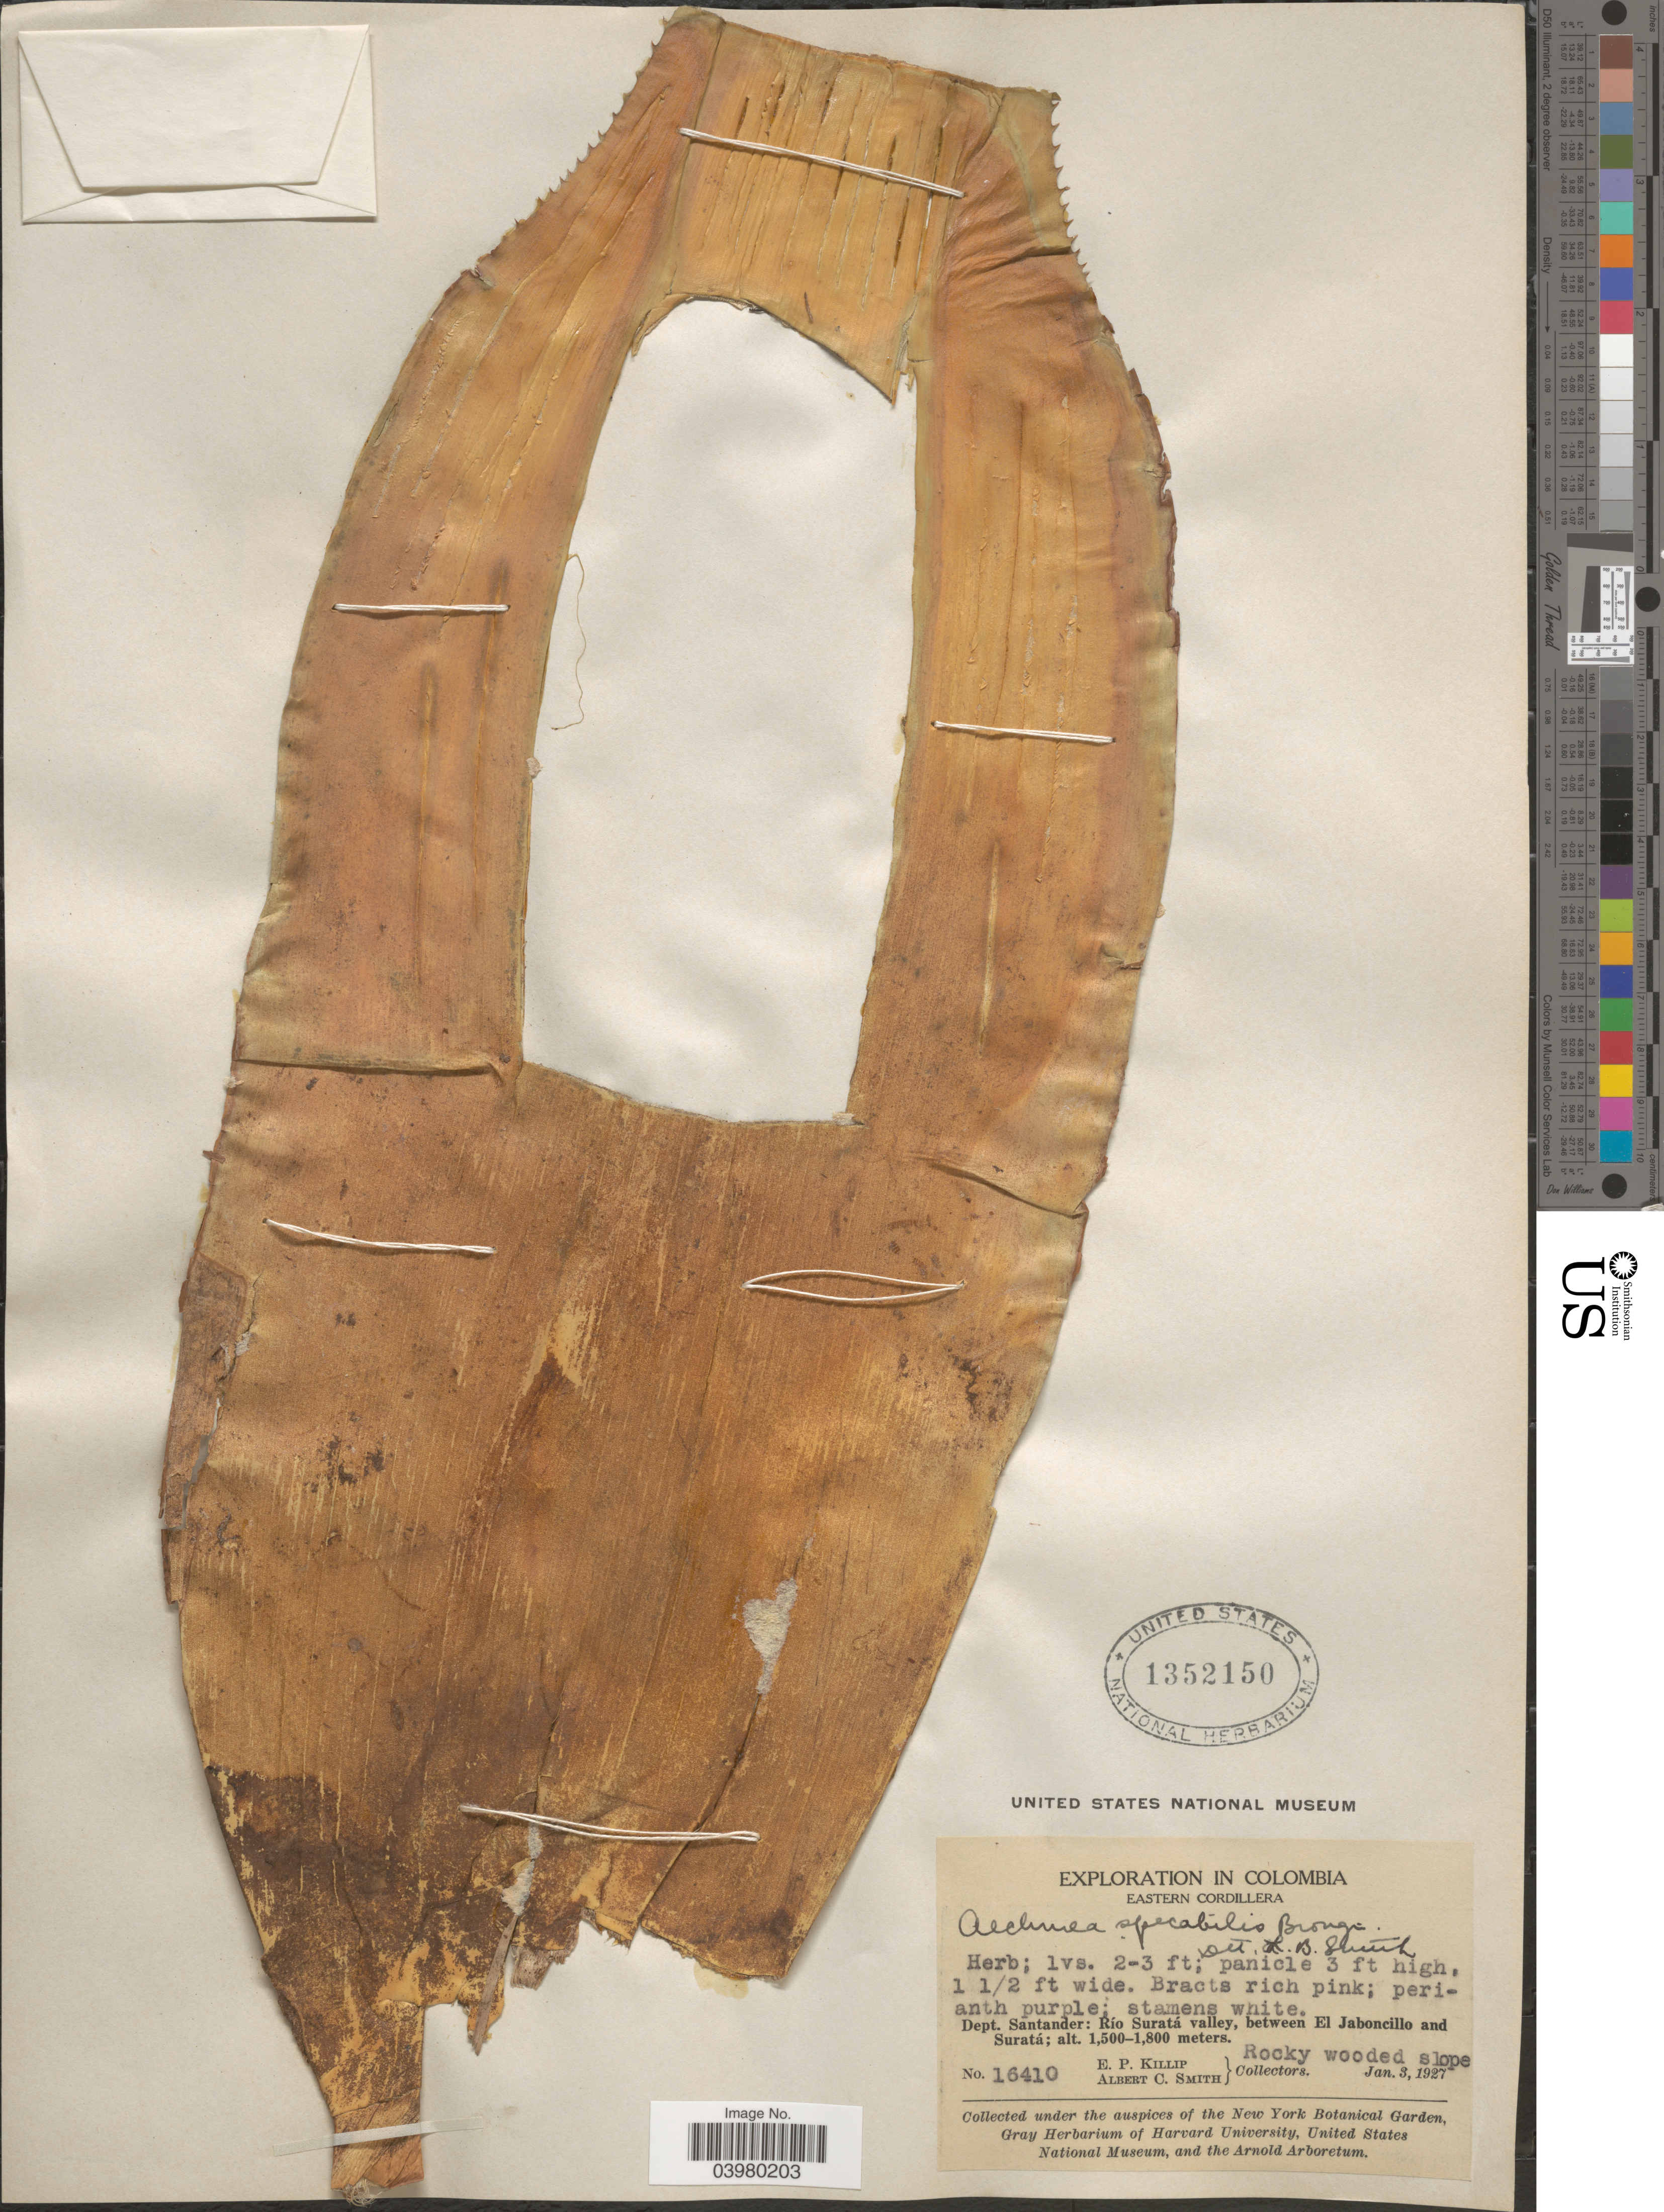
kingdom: Plantae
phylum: Tracheophyta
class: Liliopsida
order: Poales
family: Bromeliaceae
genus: Aechmea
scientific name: Aechmea spectabilis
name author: Brongn. ex Houllet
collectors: E. P. Killip & A. C. Smith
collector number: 16410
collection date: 1927-01-03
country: Colombia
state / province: Santander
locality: Eastern Cordillera. Dept. Santander: Río Suratá valley, between El Jaboncillo and Suratá.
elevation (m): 1500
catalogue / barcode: US 1352150